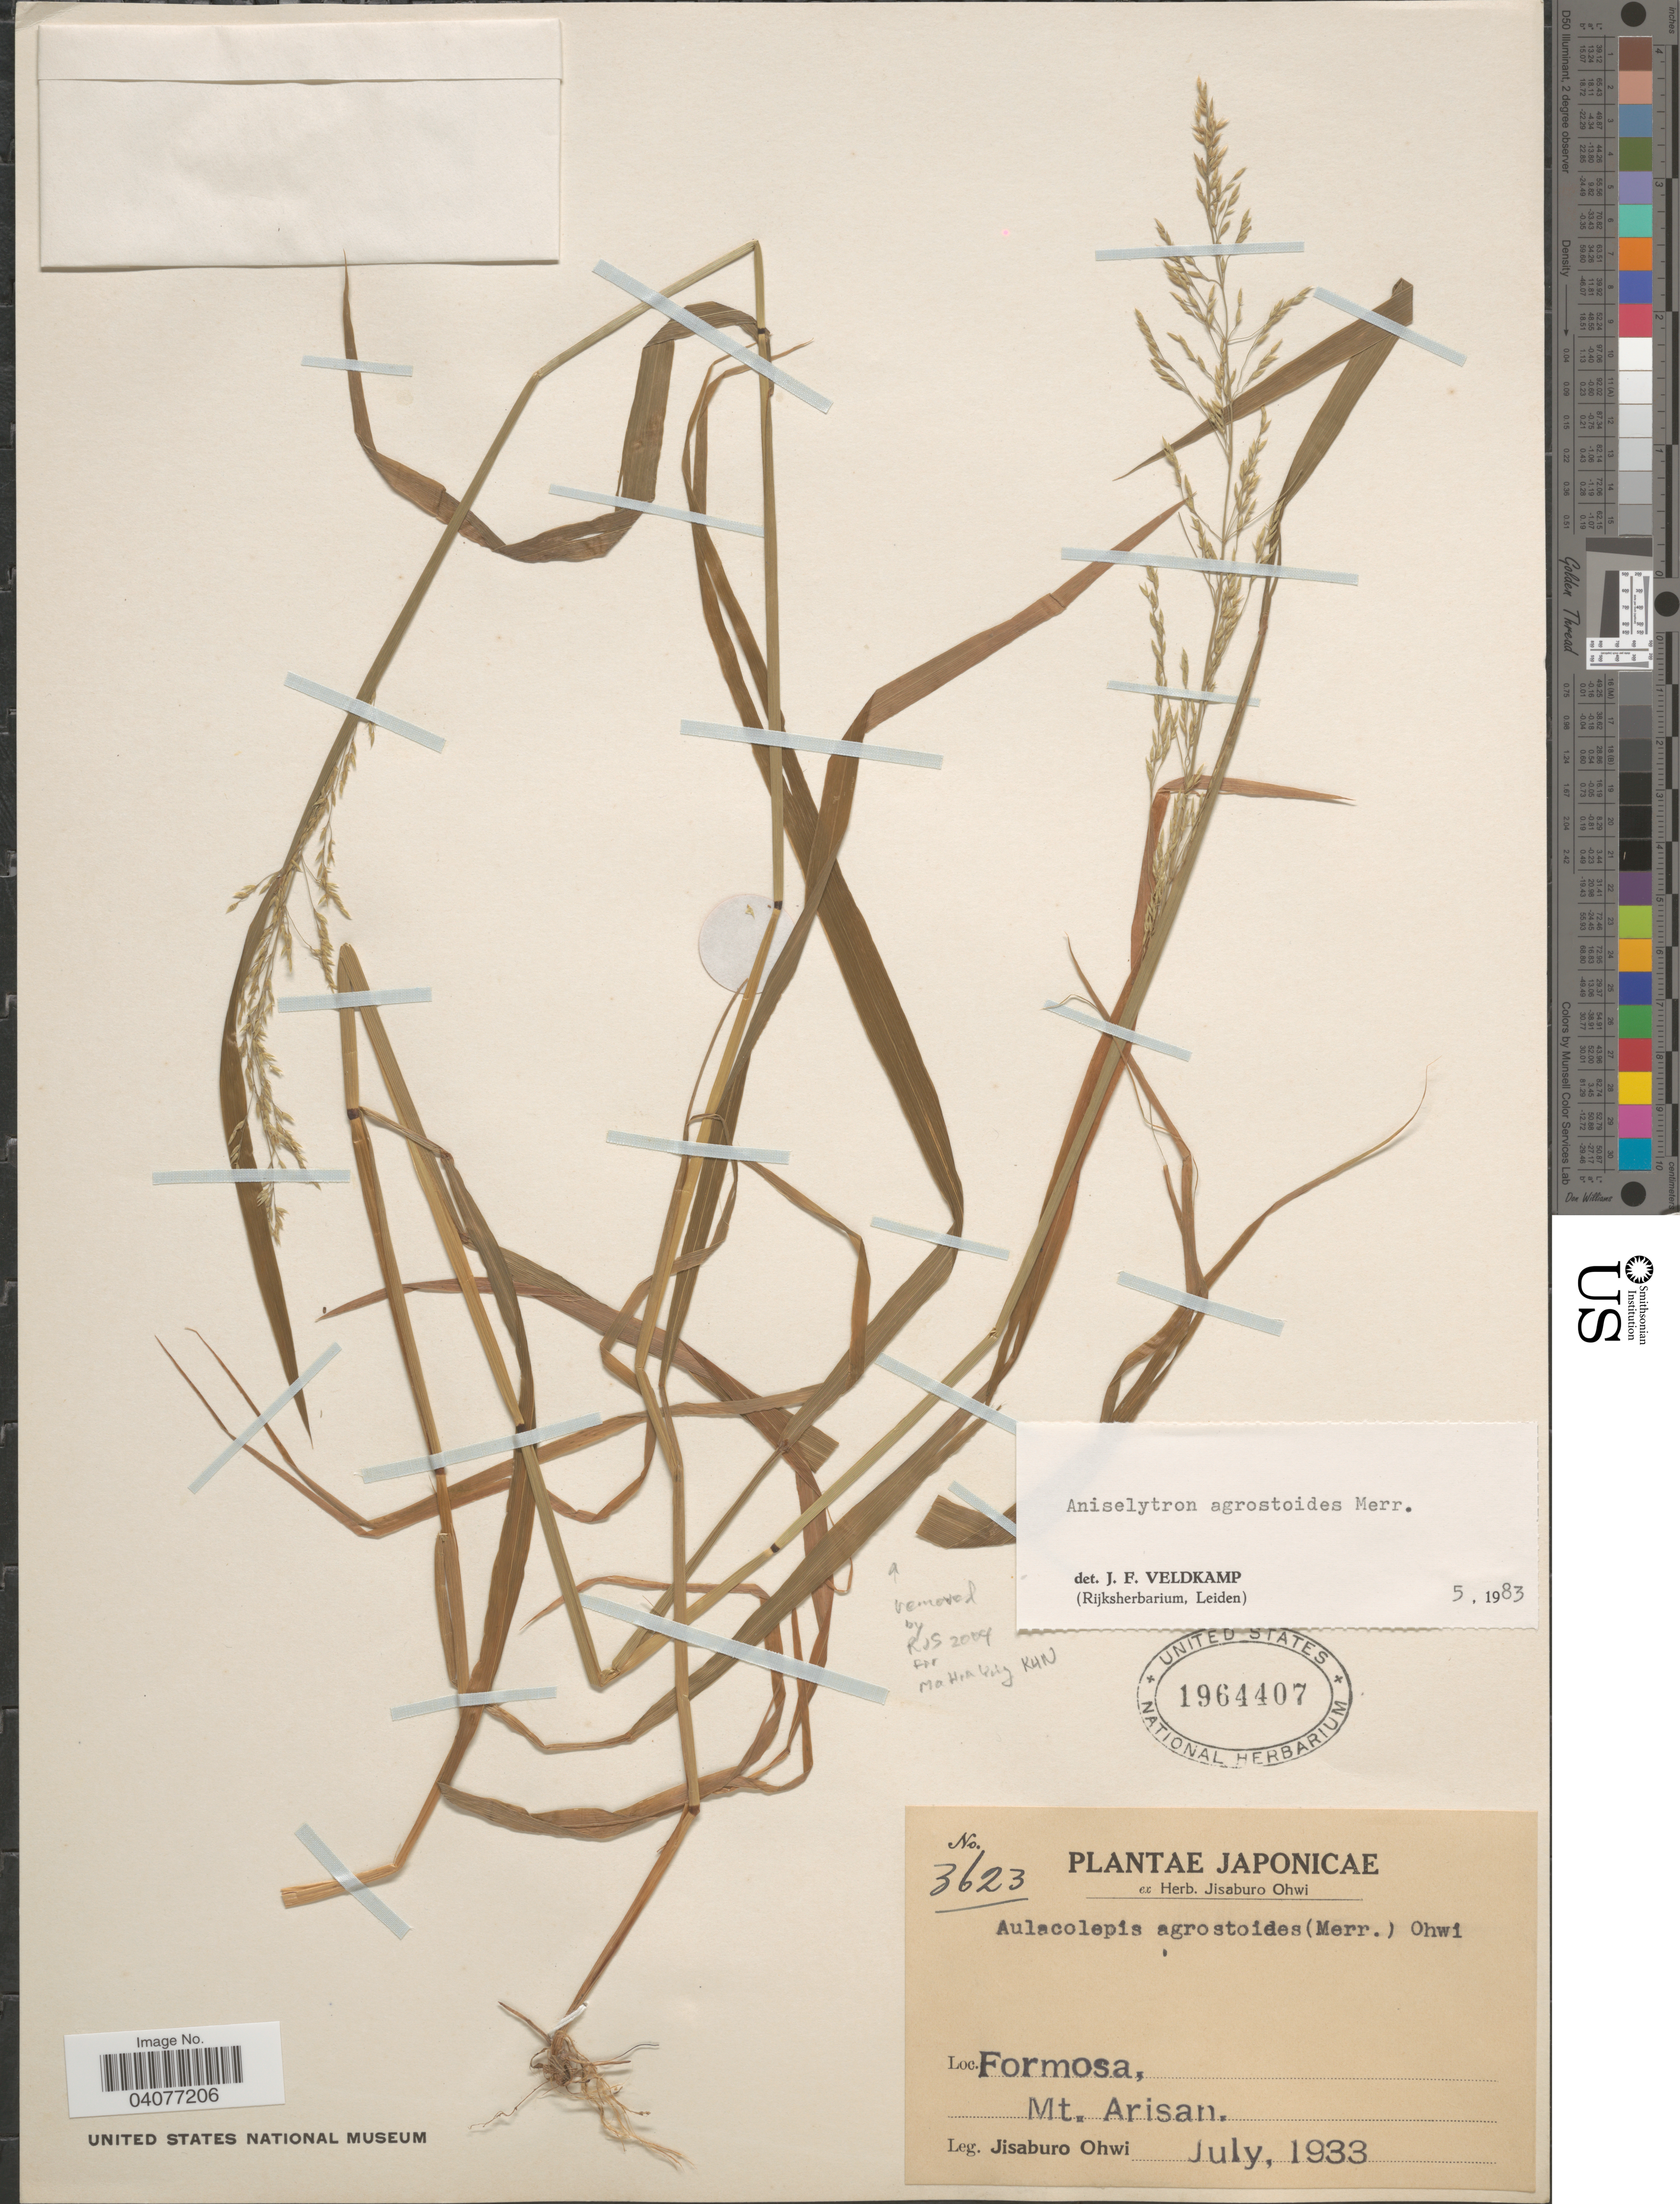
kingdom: Plantae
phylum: Tracheophyta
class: Liliopsida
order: Poales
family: Poaceae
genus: Aniselytron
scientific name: Aniselytron agrostoides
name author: Merr.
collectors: J. Ohwi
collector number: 3623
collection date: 1933-07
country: Taiwan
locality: Formosa, Mt. Arisan.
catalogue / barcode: US 1964407